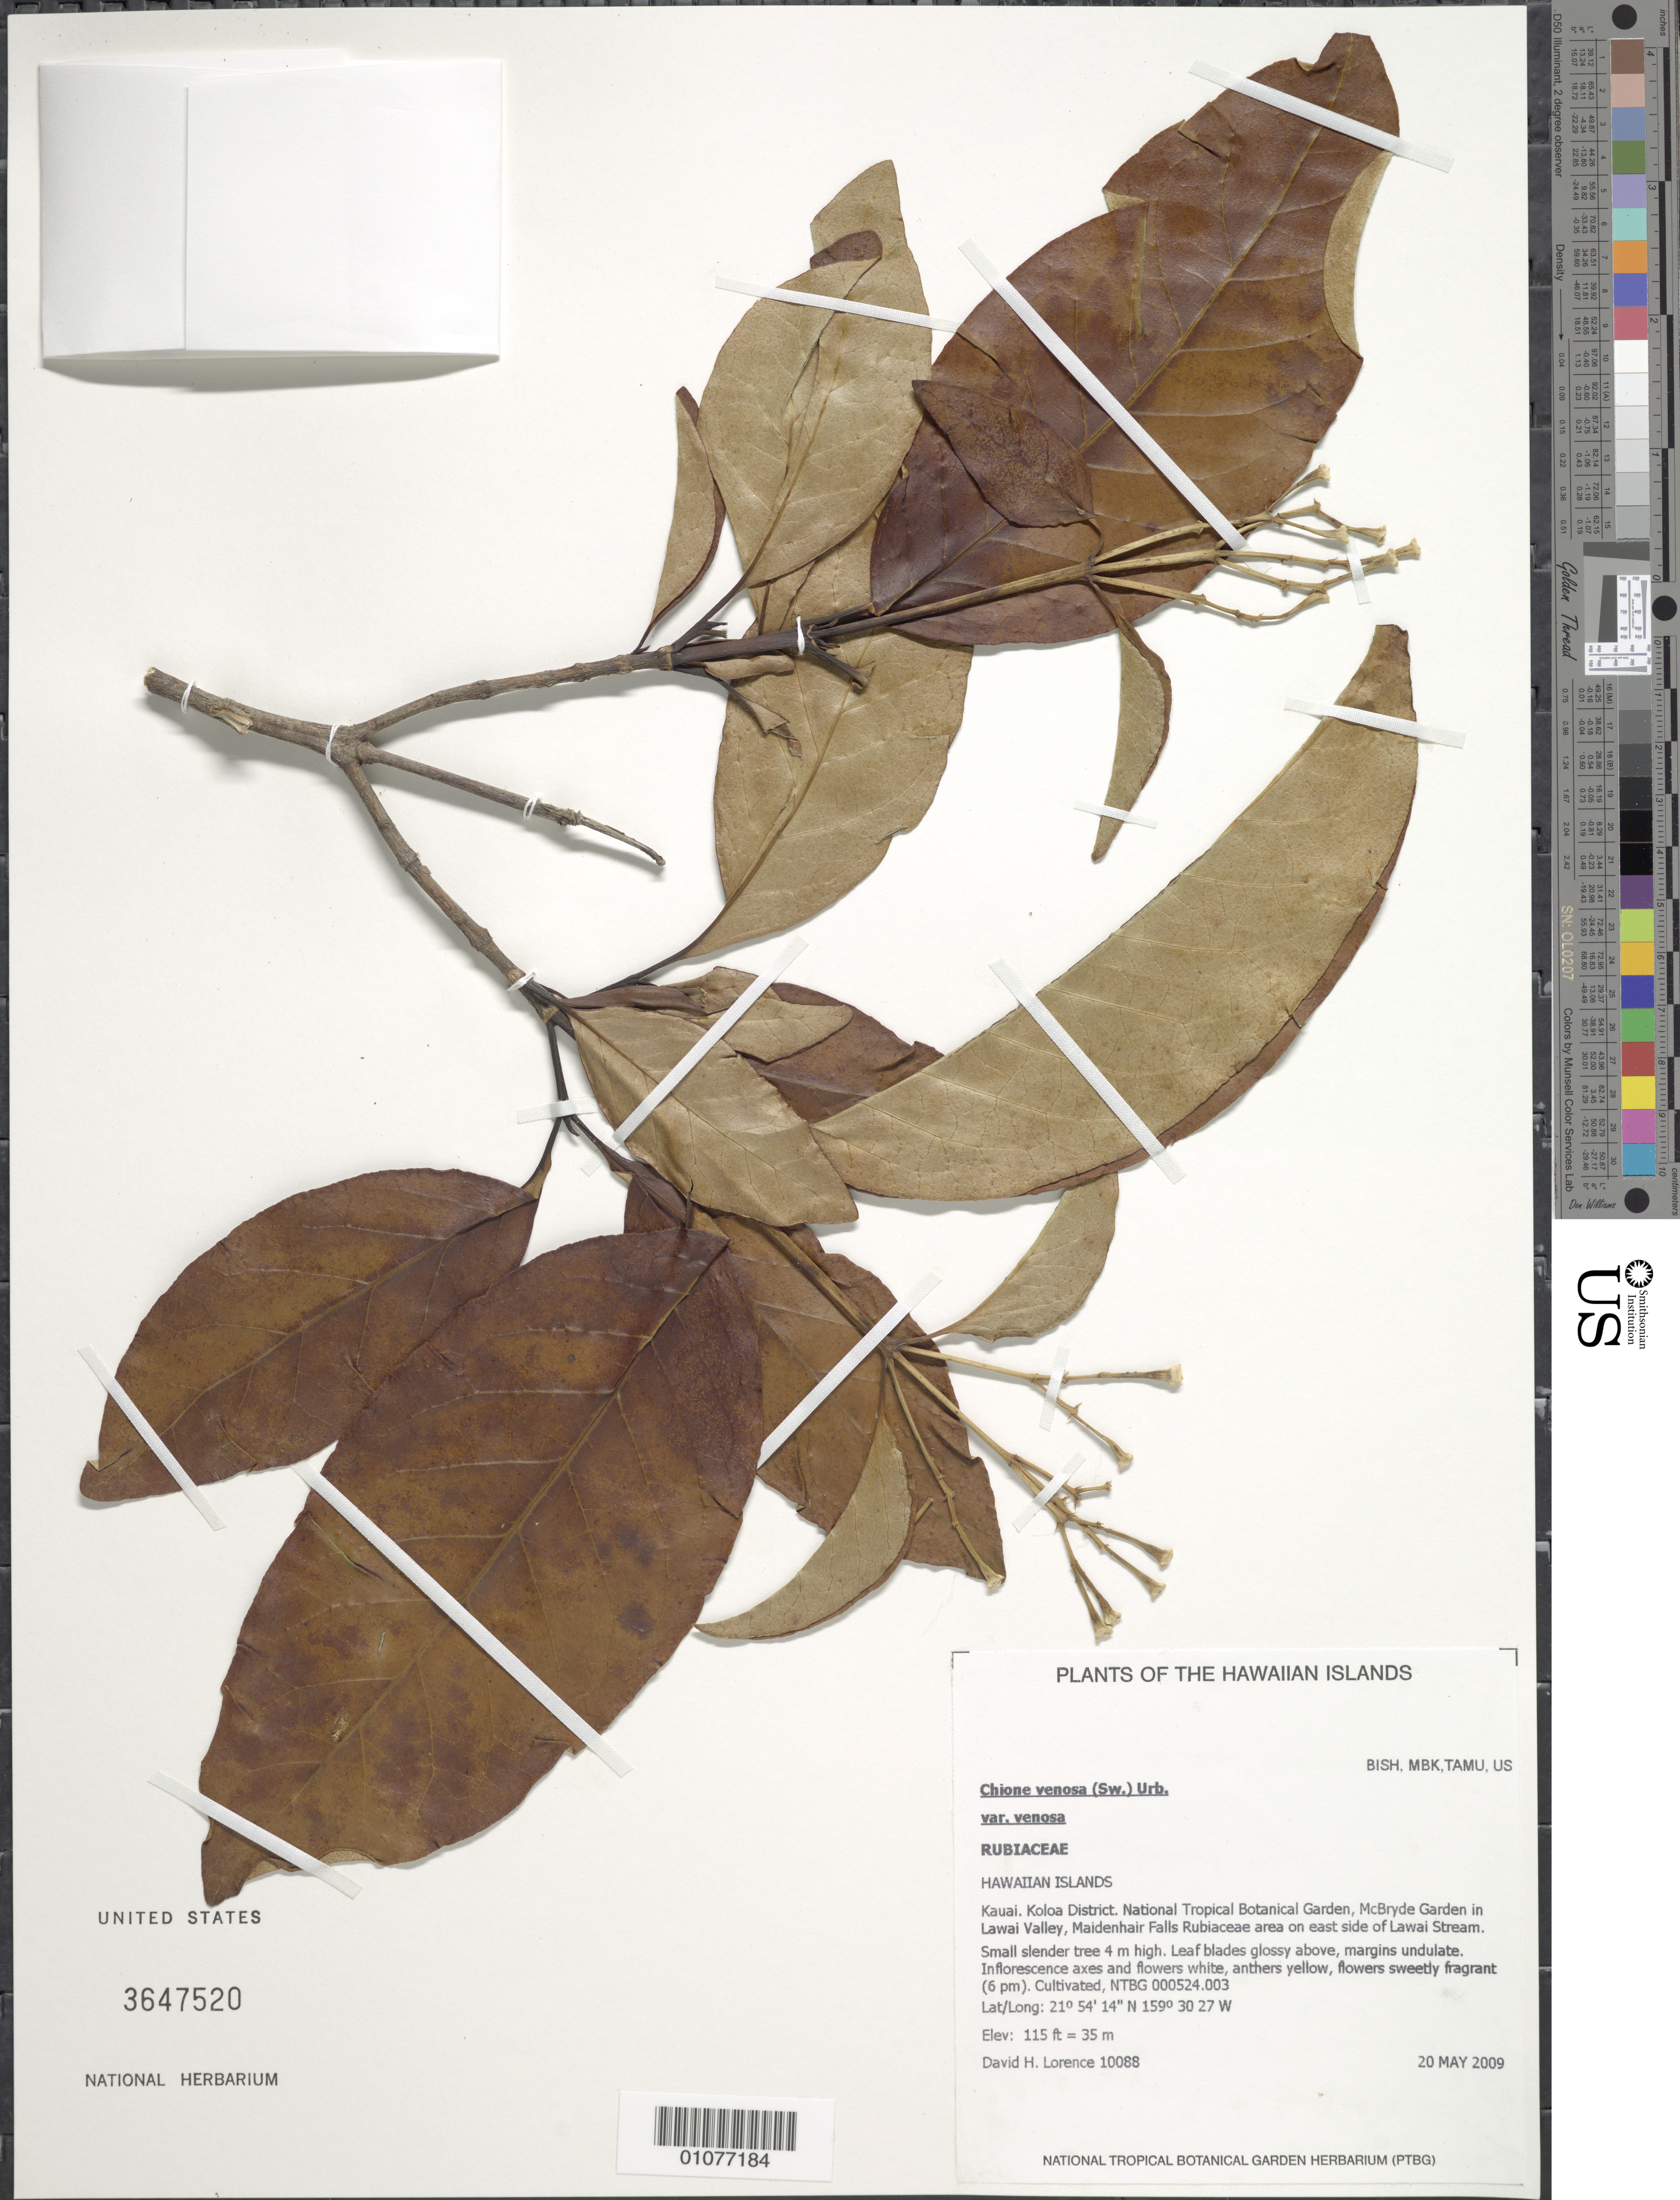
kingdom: Plantae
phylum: Tracheophyta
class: Magnoliopsida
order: Gentianales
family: Rubiaceae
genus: Chione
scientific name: Chione venosa var. venosa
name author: (Sw.) Urb.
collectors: D. Lorence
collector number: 10088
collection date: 2009-05-20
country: United States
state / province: Hawaii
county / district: Kauai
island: Kaua'i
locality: National Tropical Botanical Garden, Lawai Valley, McBryde Garden, Maidenhair Falls Rubiaceae area on E side of Lawai Stream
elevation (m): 35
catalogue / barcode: US 3647520